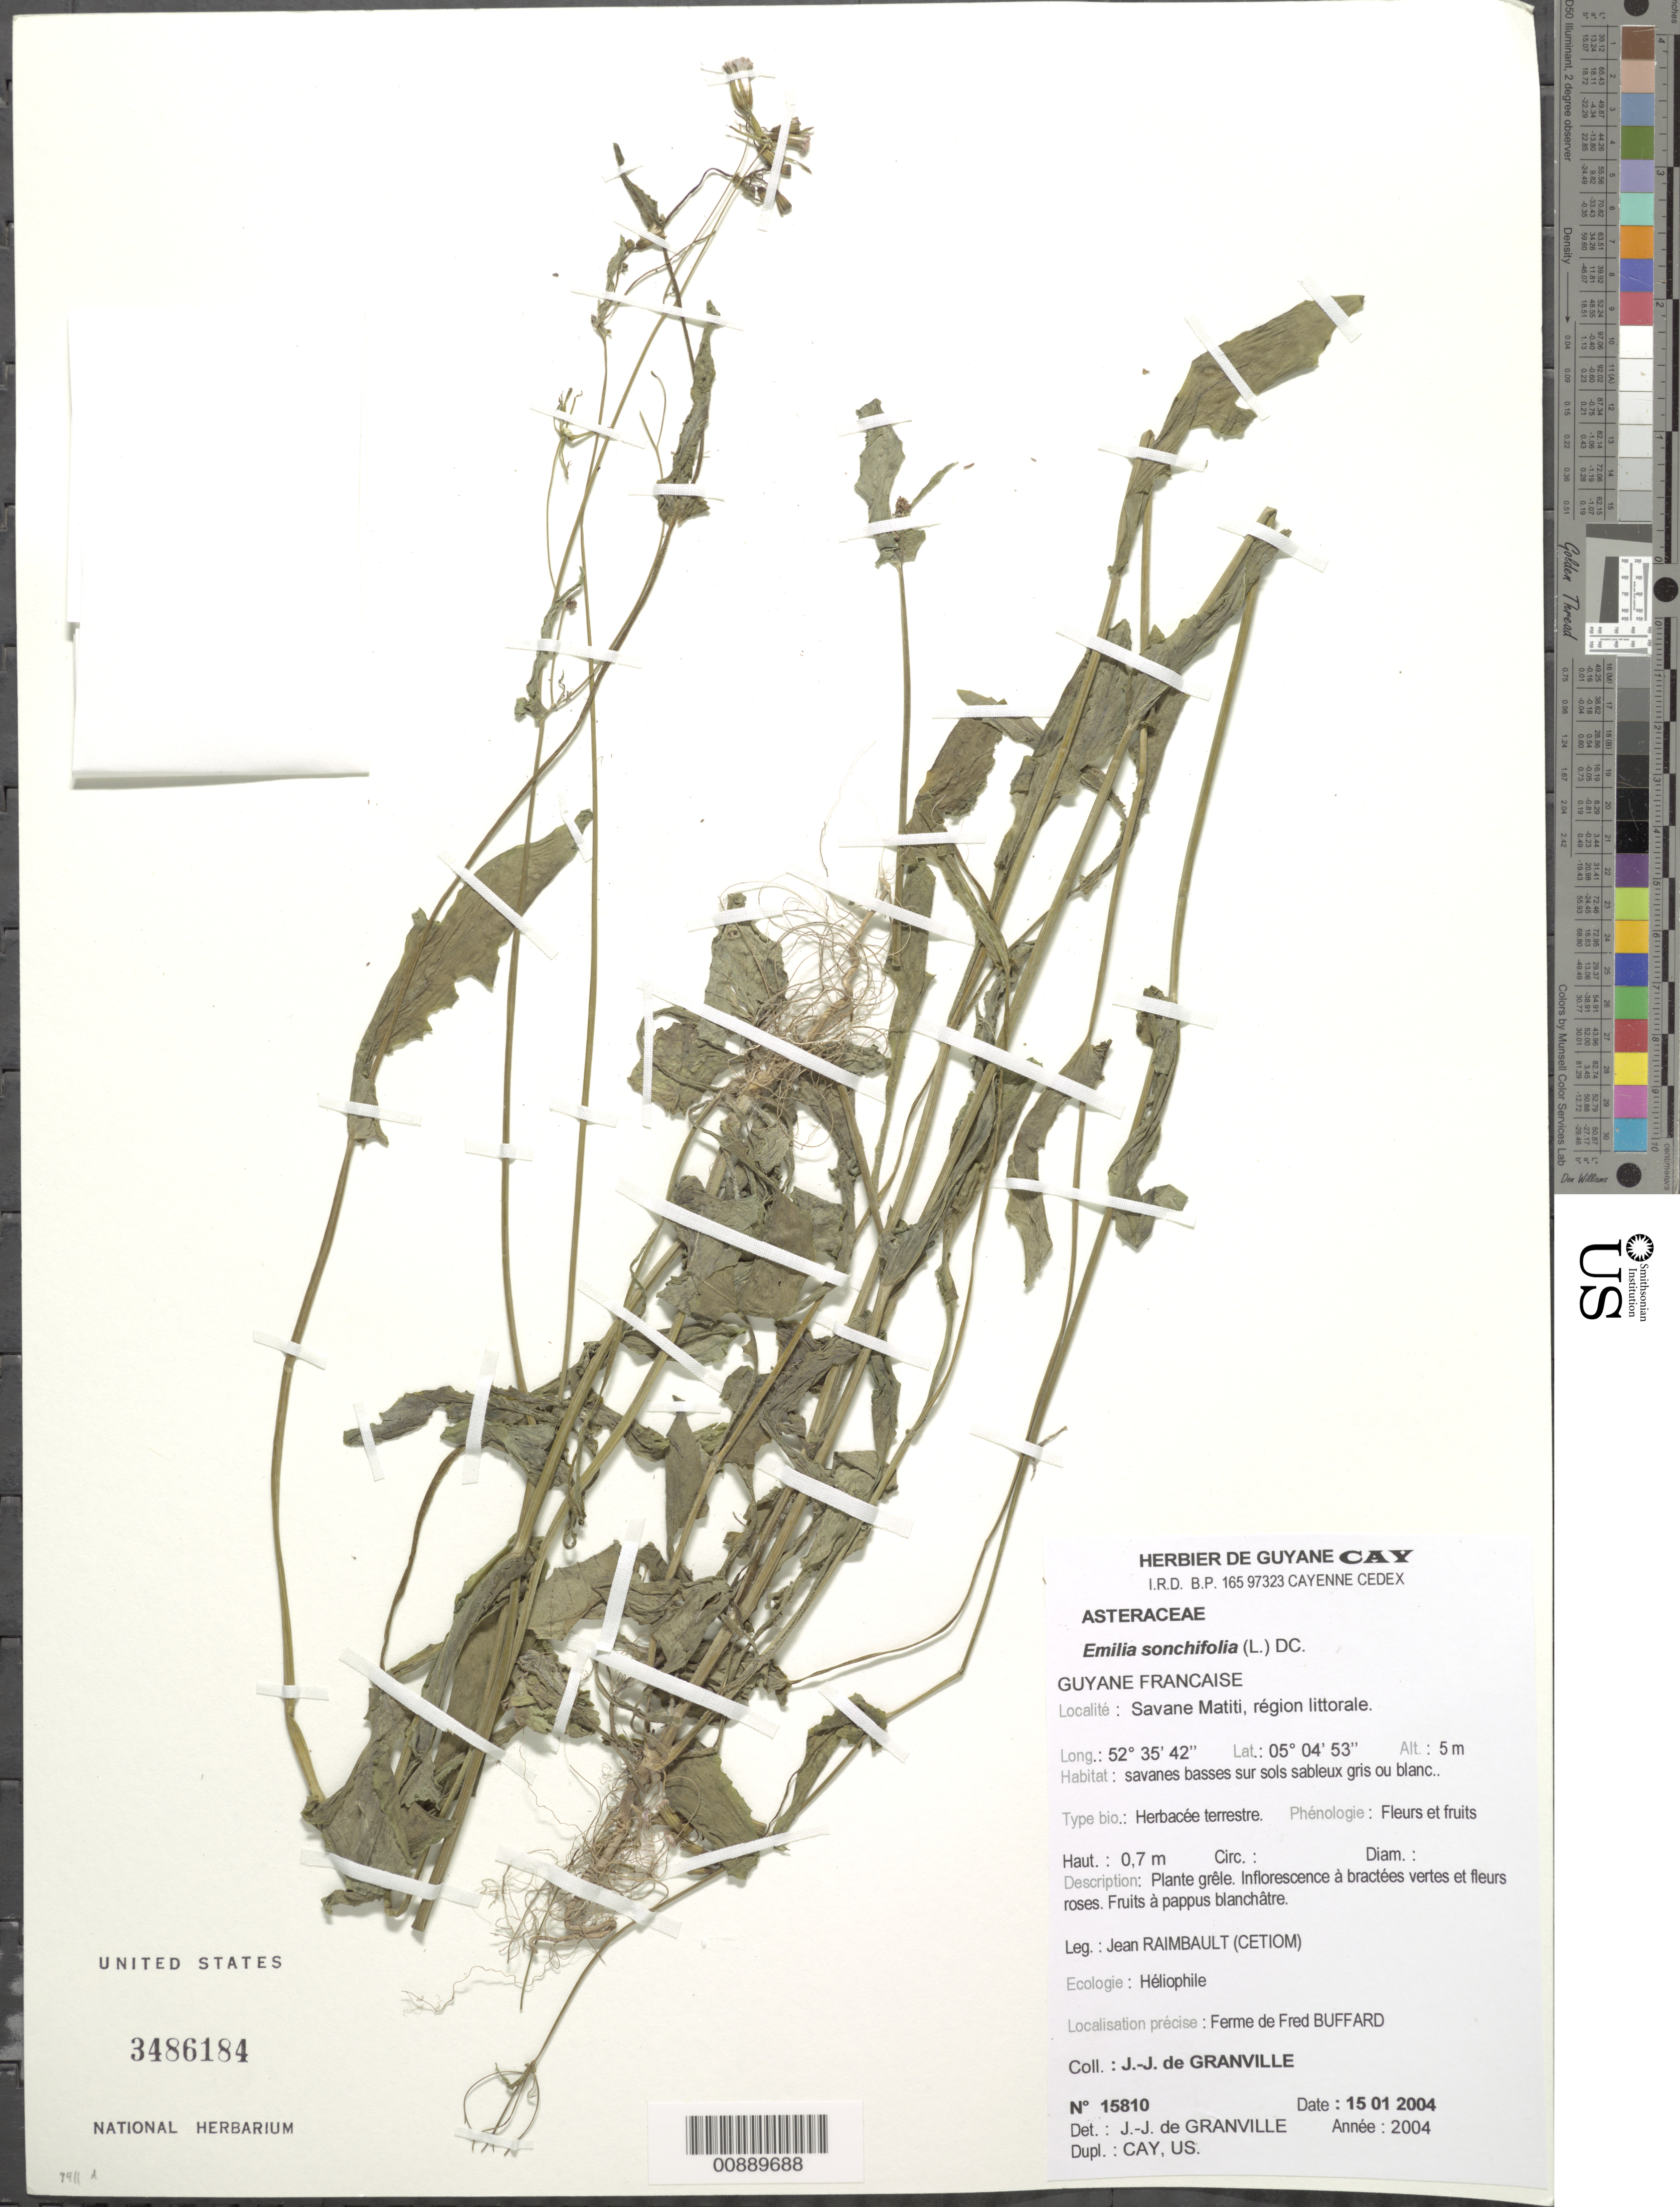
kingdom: Plantae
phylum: Tracheophyta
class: Magnoliopsida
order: Asterales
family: Asteraceae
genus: Emilia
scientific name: Emilia sonchifolia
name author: (L.) DC.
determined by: Granville, J. J. de, (CAY), Institut de Recherche pour le Developpement (IRD) (FRENCH GUIANA)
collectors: J.-J. de Granville & J. Raimbault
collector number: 15810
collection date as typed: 15-Jan-04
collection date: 2004-01-15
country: French Guiana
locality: Savane Matiti, ferme de Fred Buffard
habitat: Savanes basses sur sols sableux gris ou blanc; héliophile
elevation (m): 5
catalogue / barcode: US 3486184